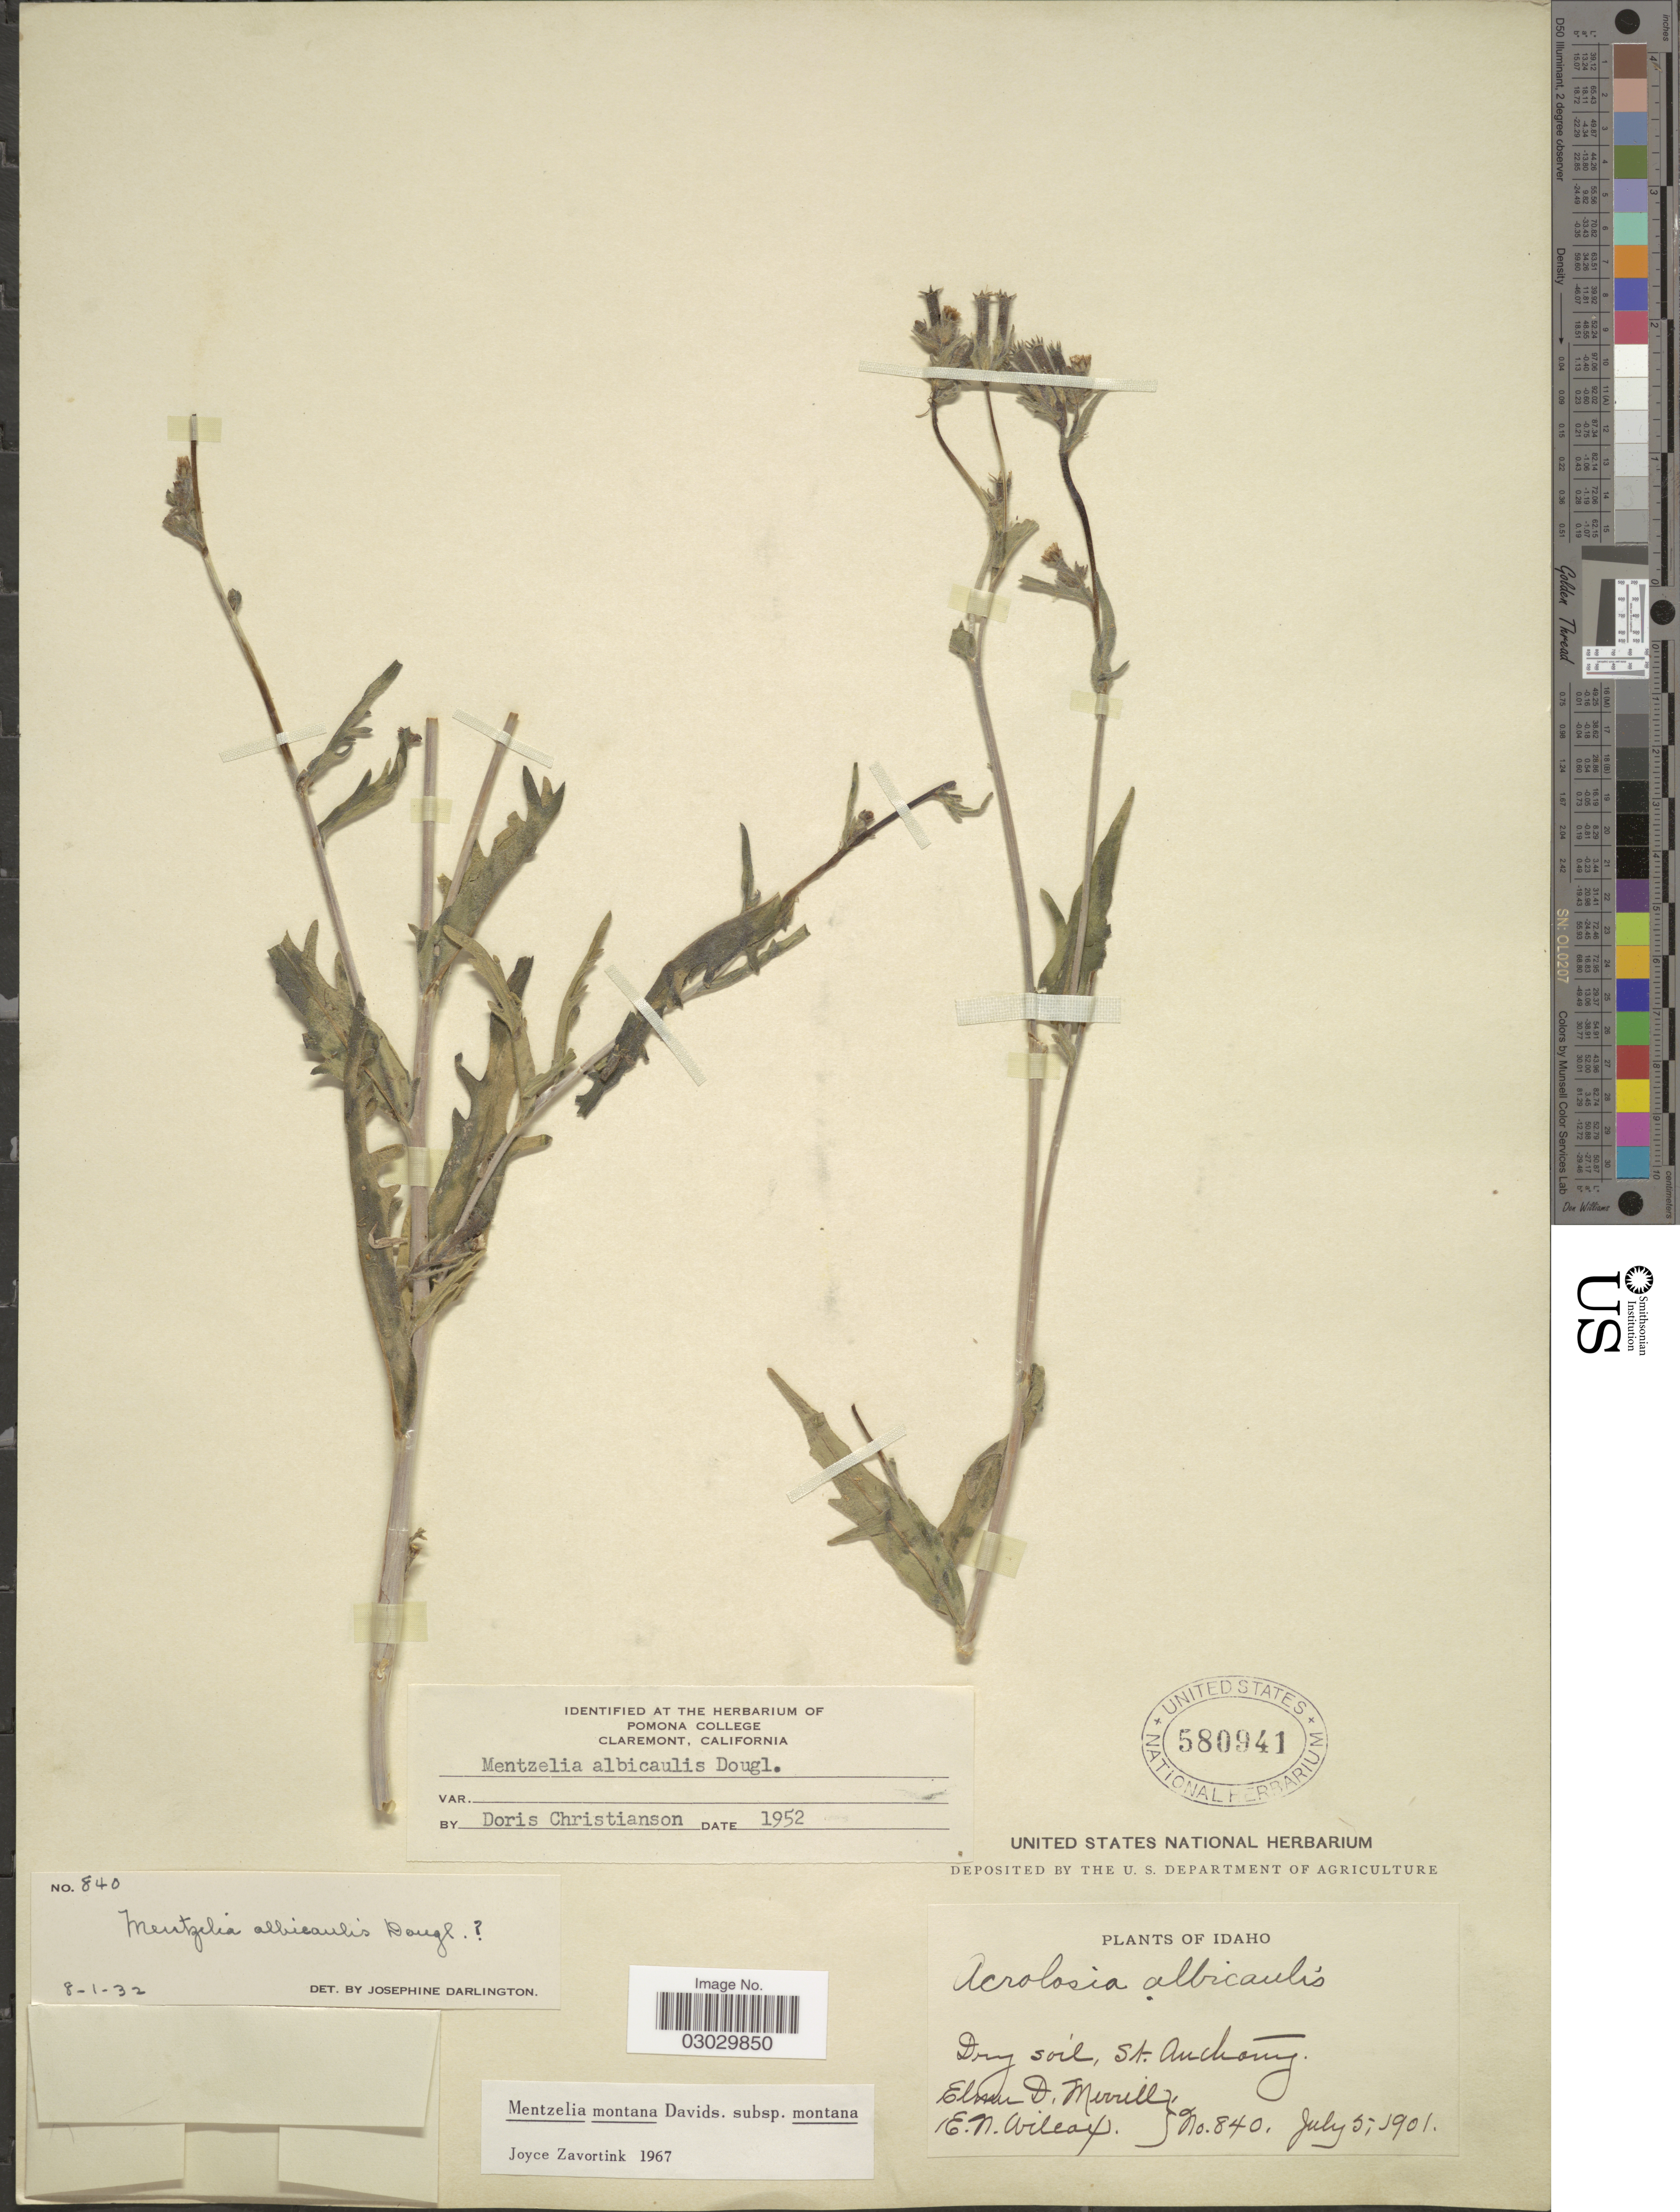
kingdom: Plantae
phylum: Tracheophyta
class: Magnoliopsida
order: Cornales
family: Loasaceae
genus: Mentzelia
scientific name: Mentzelia montana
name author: (Davidson) Davidson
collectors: E. D. Merrill & E. Wilcox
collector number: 840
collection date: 1901-07-05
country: United States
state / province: Idaho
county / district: Fremont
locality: Dry soil, St. Anthony.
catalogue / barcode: US 580941